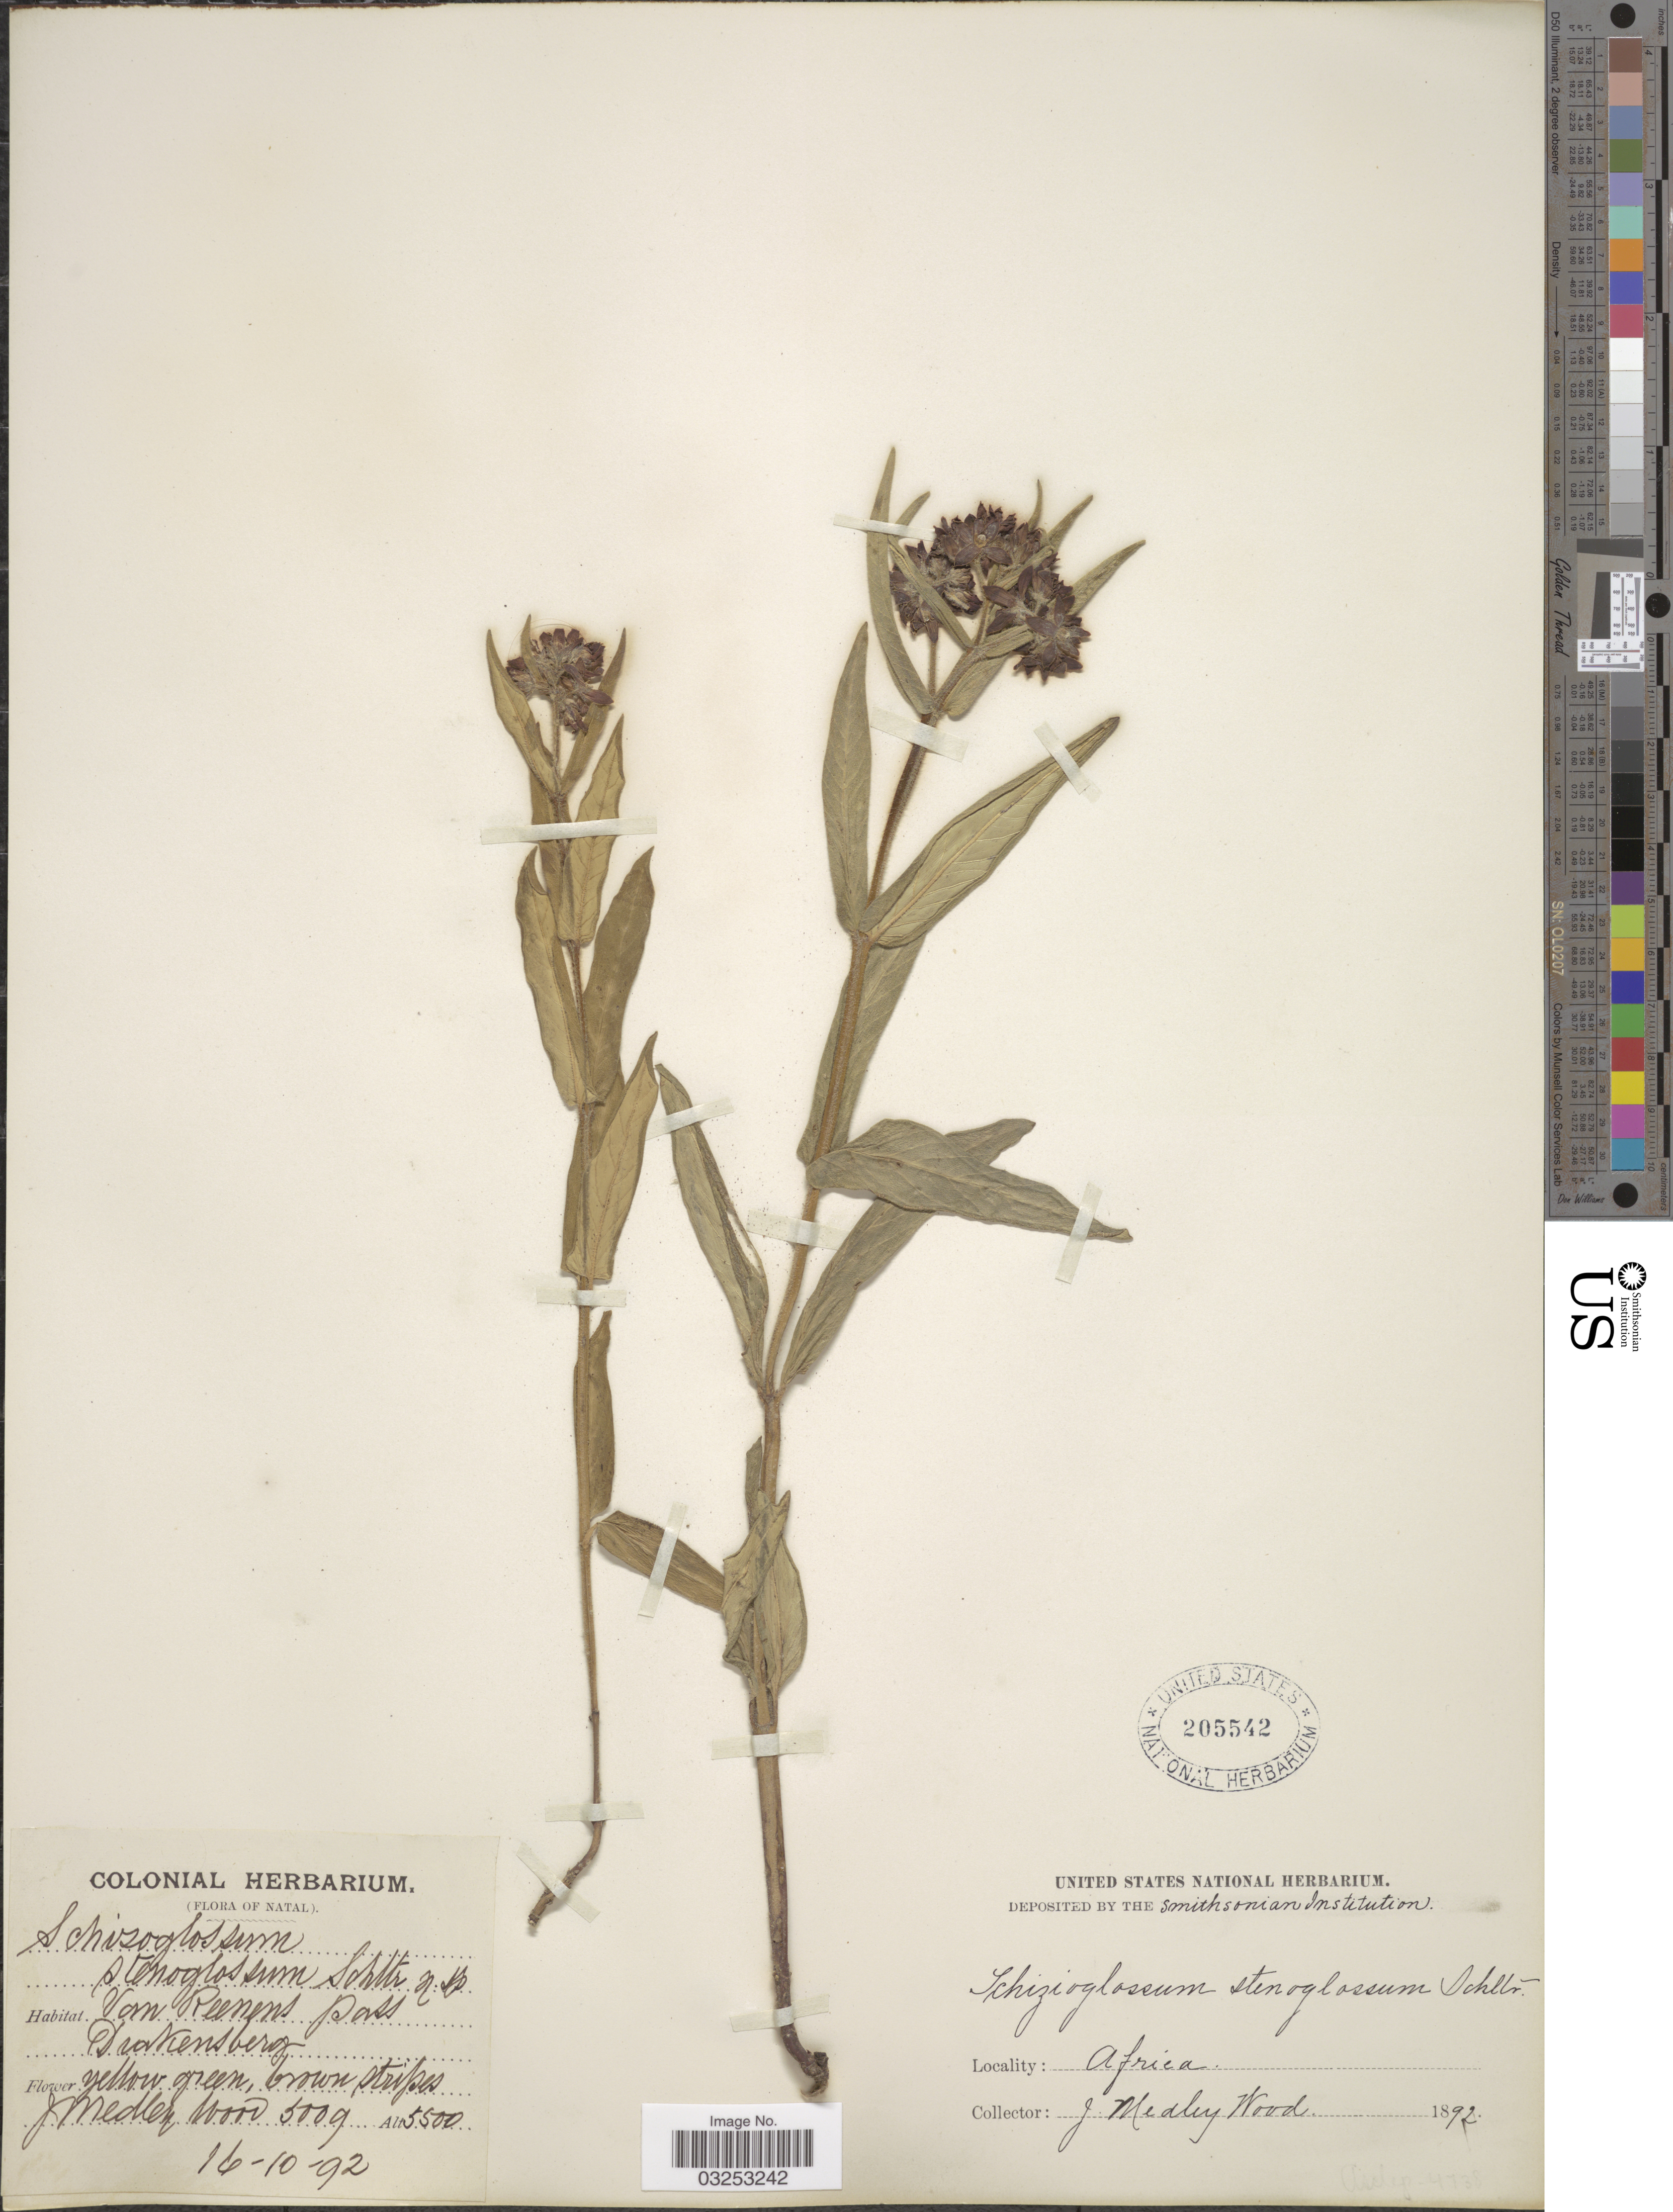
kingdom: Plantae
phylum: Tracheophyta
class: Magnoliopsida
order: Gentianales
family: Apocynaceae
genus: Schizoglossum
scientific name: Schizoglossum stenoglossum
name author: Schltr.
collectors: J. Medley Wood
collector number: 5009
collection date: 1892-10-16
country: South Africa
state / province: KwaZulu-Natal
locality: Natal. Van Reenens Pass Drakensberg.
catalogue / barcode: US 205542